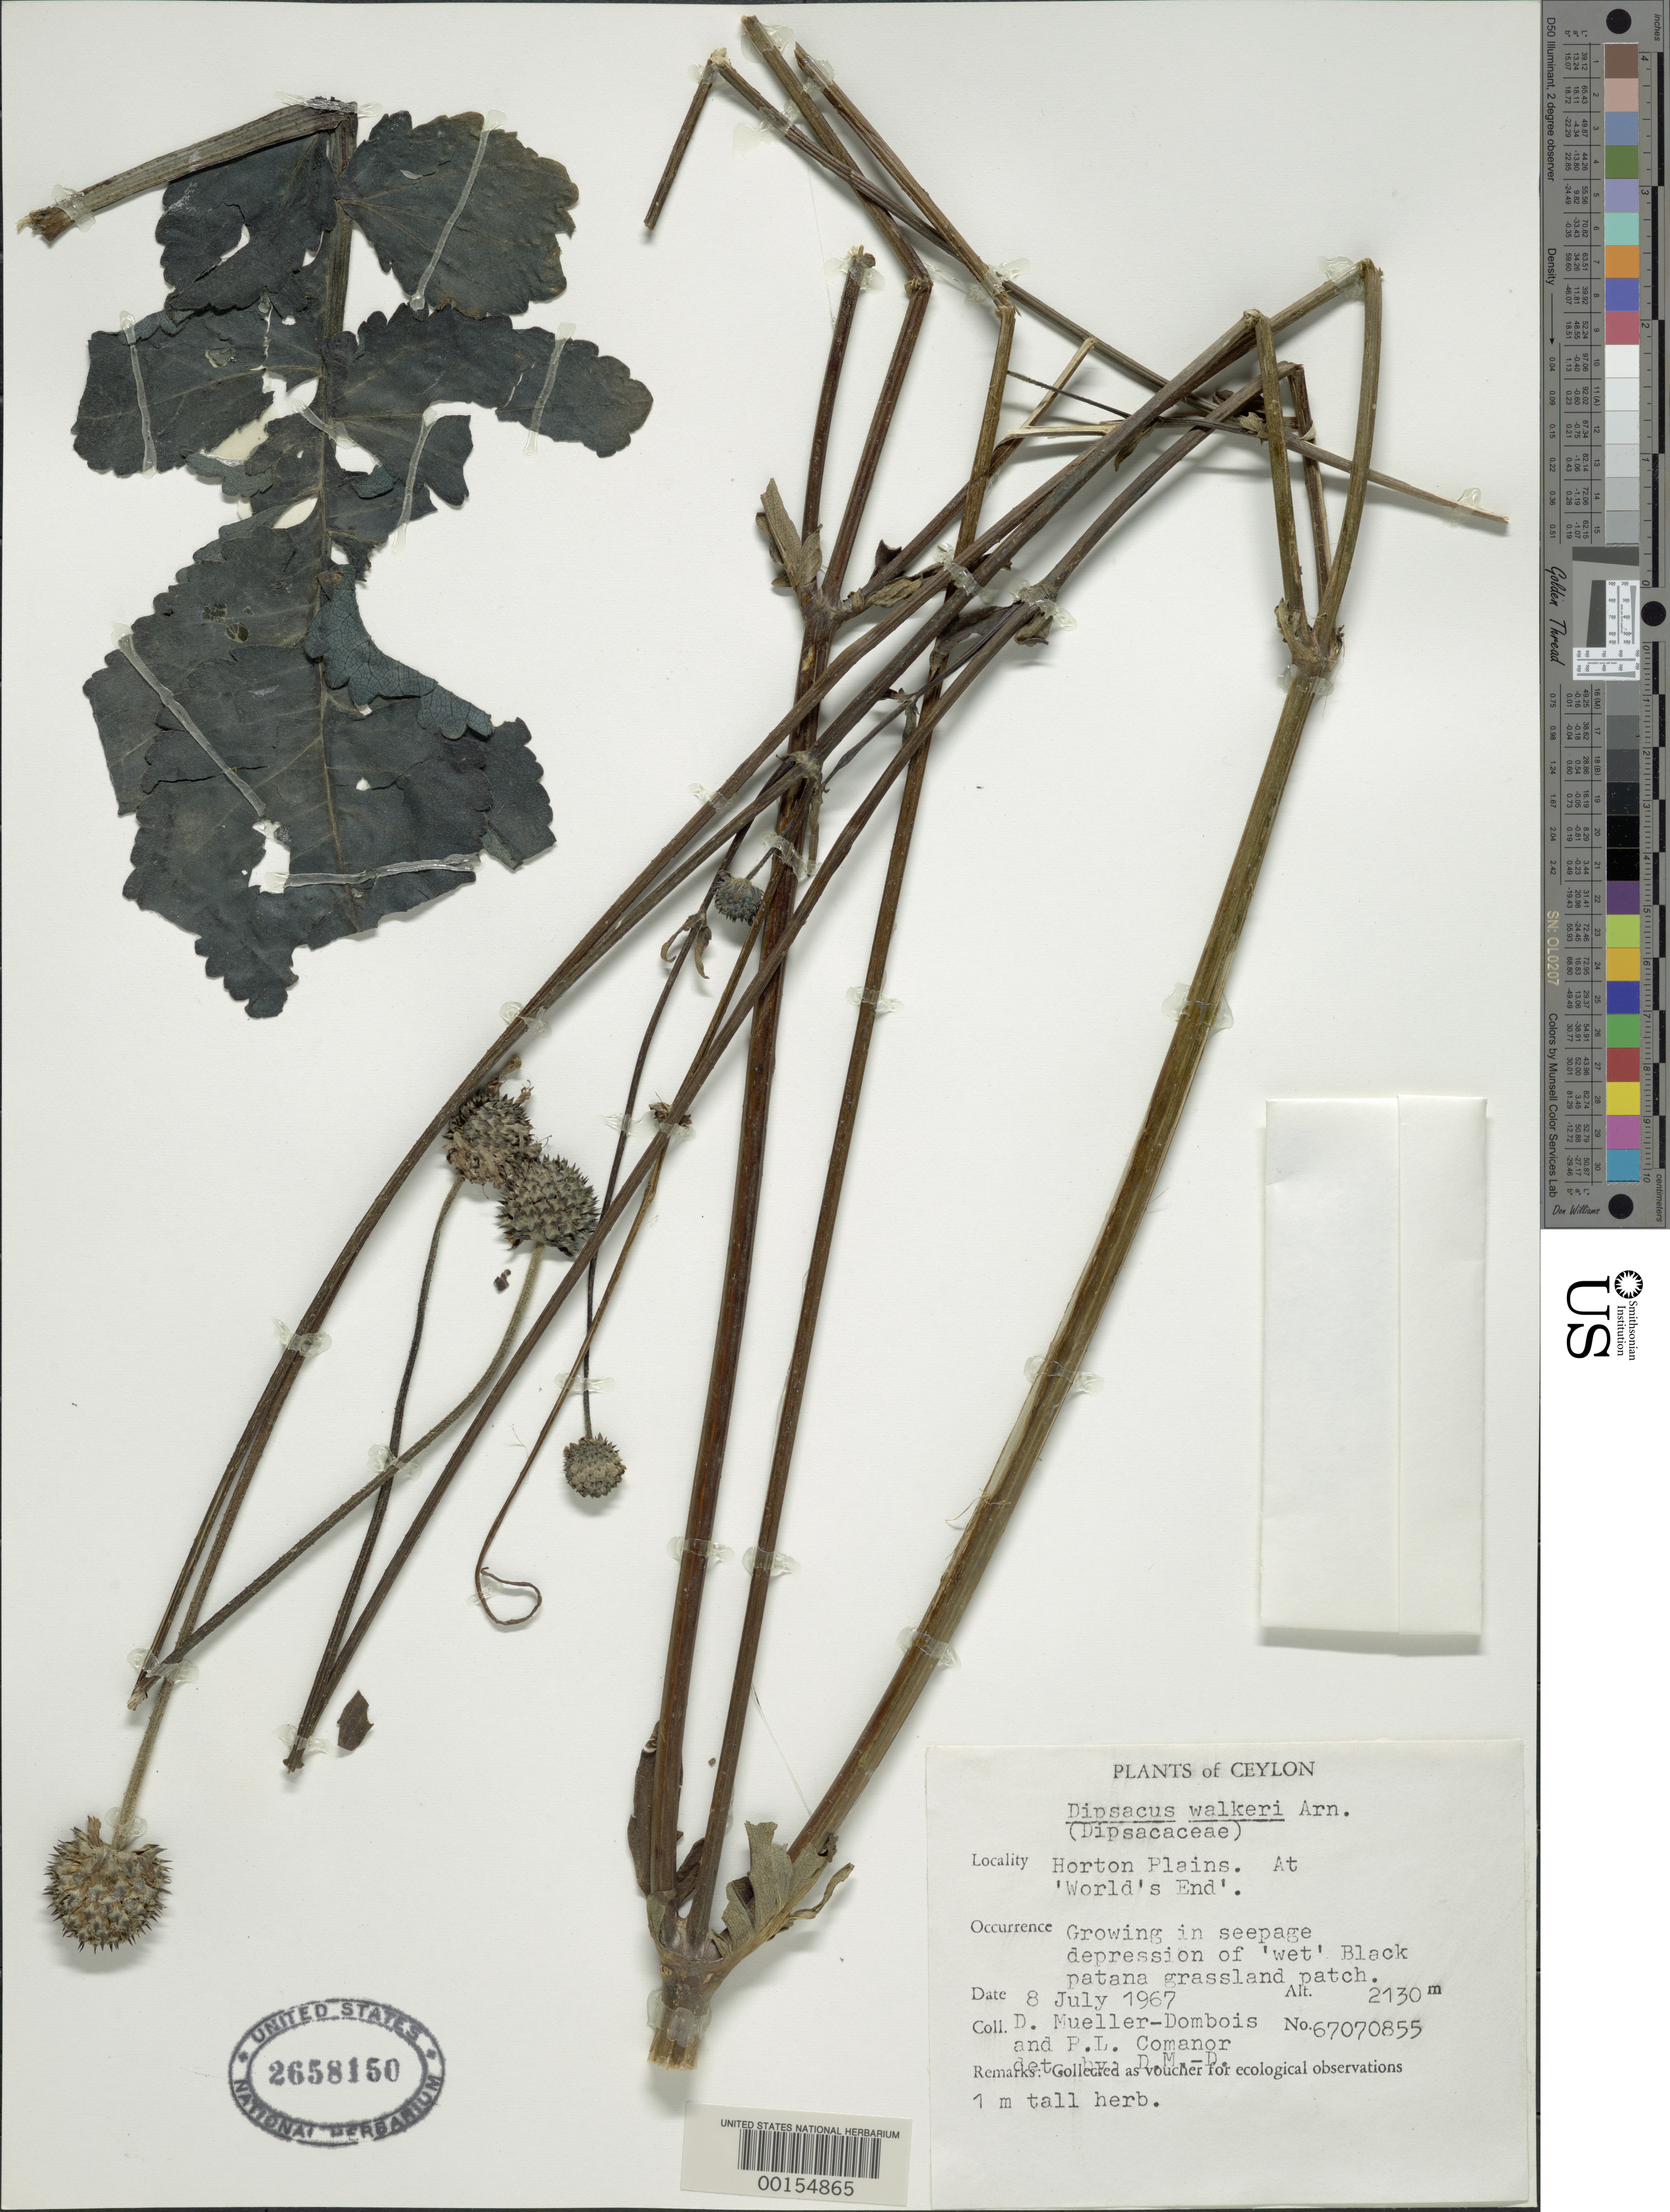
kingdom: Plantae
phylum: Tracheophyta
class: Magnoliopsida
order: Dipsacales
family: Caprifoliaceae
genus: Dipsacus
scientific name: Dipsacus walkeri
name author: Arn.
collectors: D. Mueller-Dombois & P. Comanor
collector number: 67070855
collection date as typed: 08 Jul 1967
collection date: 1967-07-08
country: Sri Lanka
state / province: Central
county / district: Nuwara Eliya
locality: World's end, horton plains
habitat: Growing in seepage depression of "wet" black patana grassland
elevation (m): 2130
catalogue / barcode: US 2658150